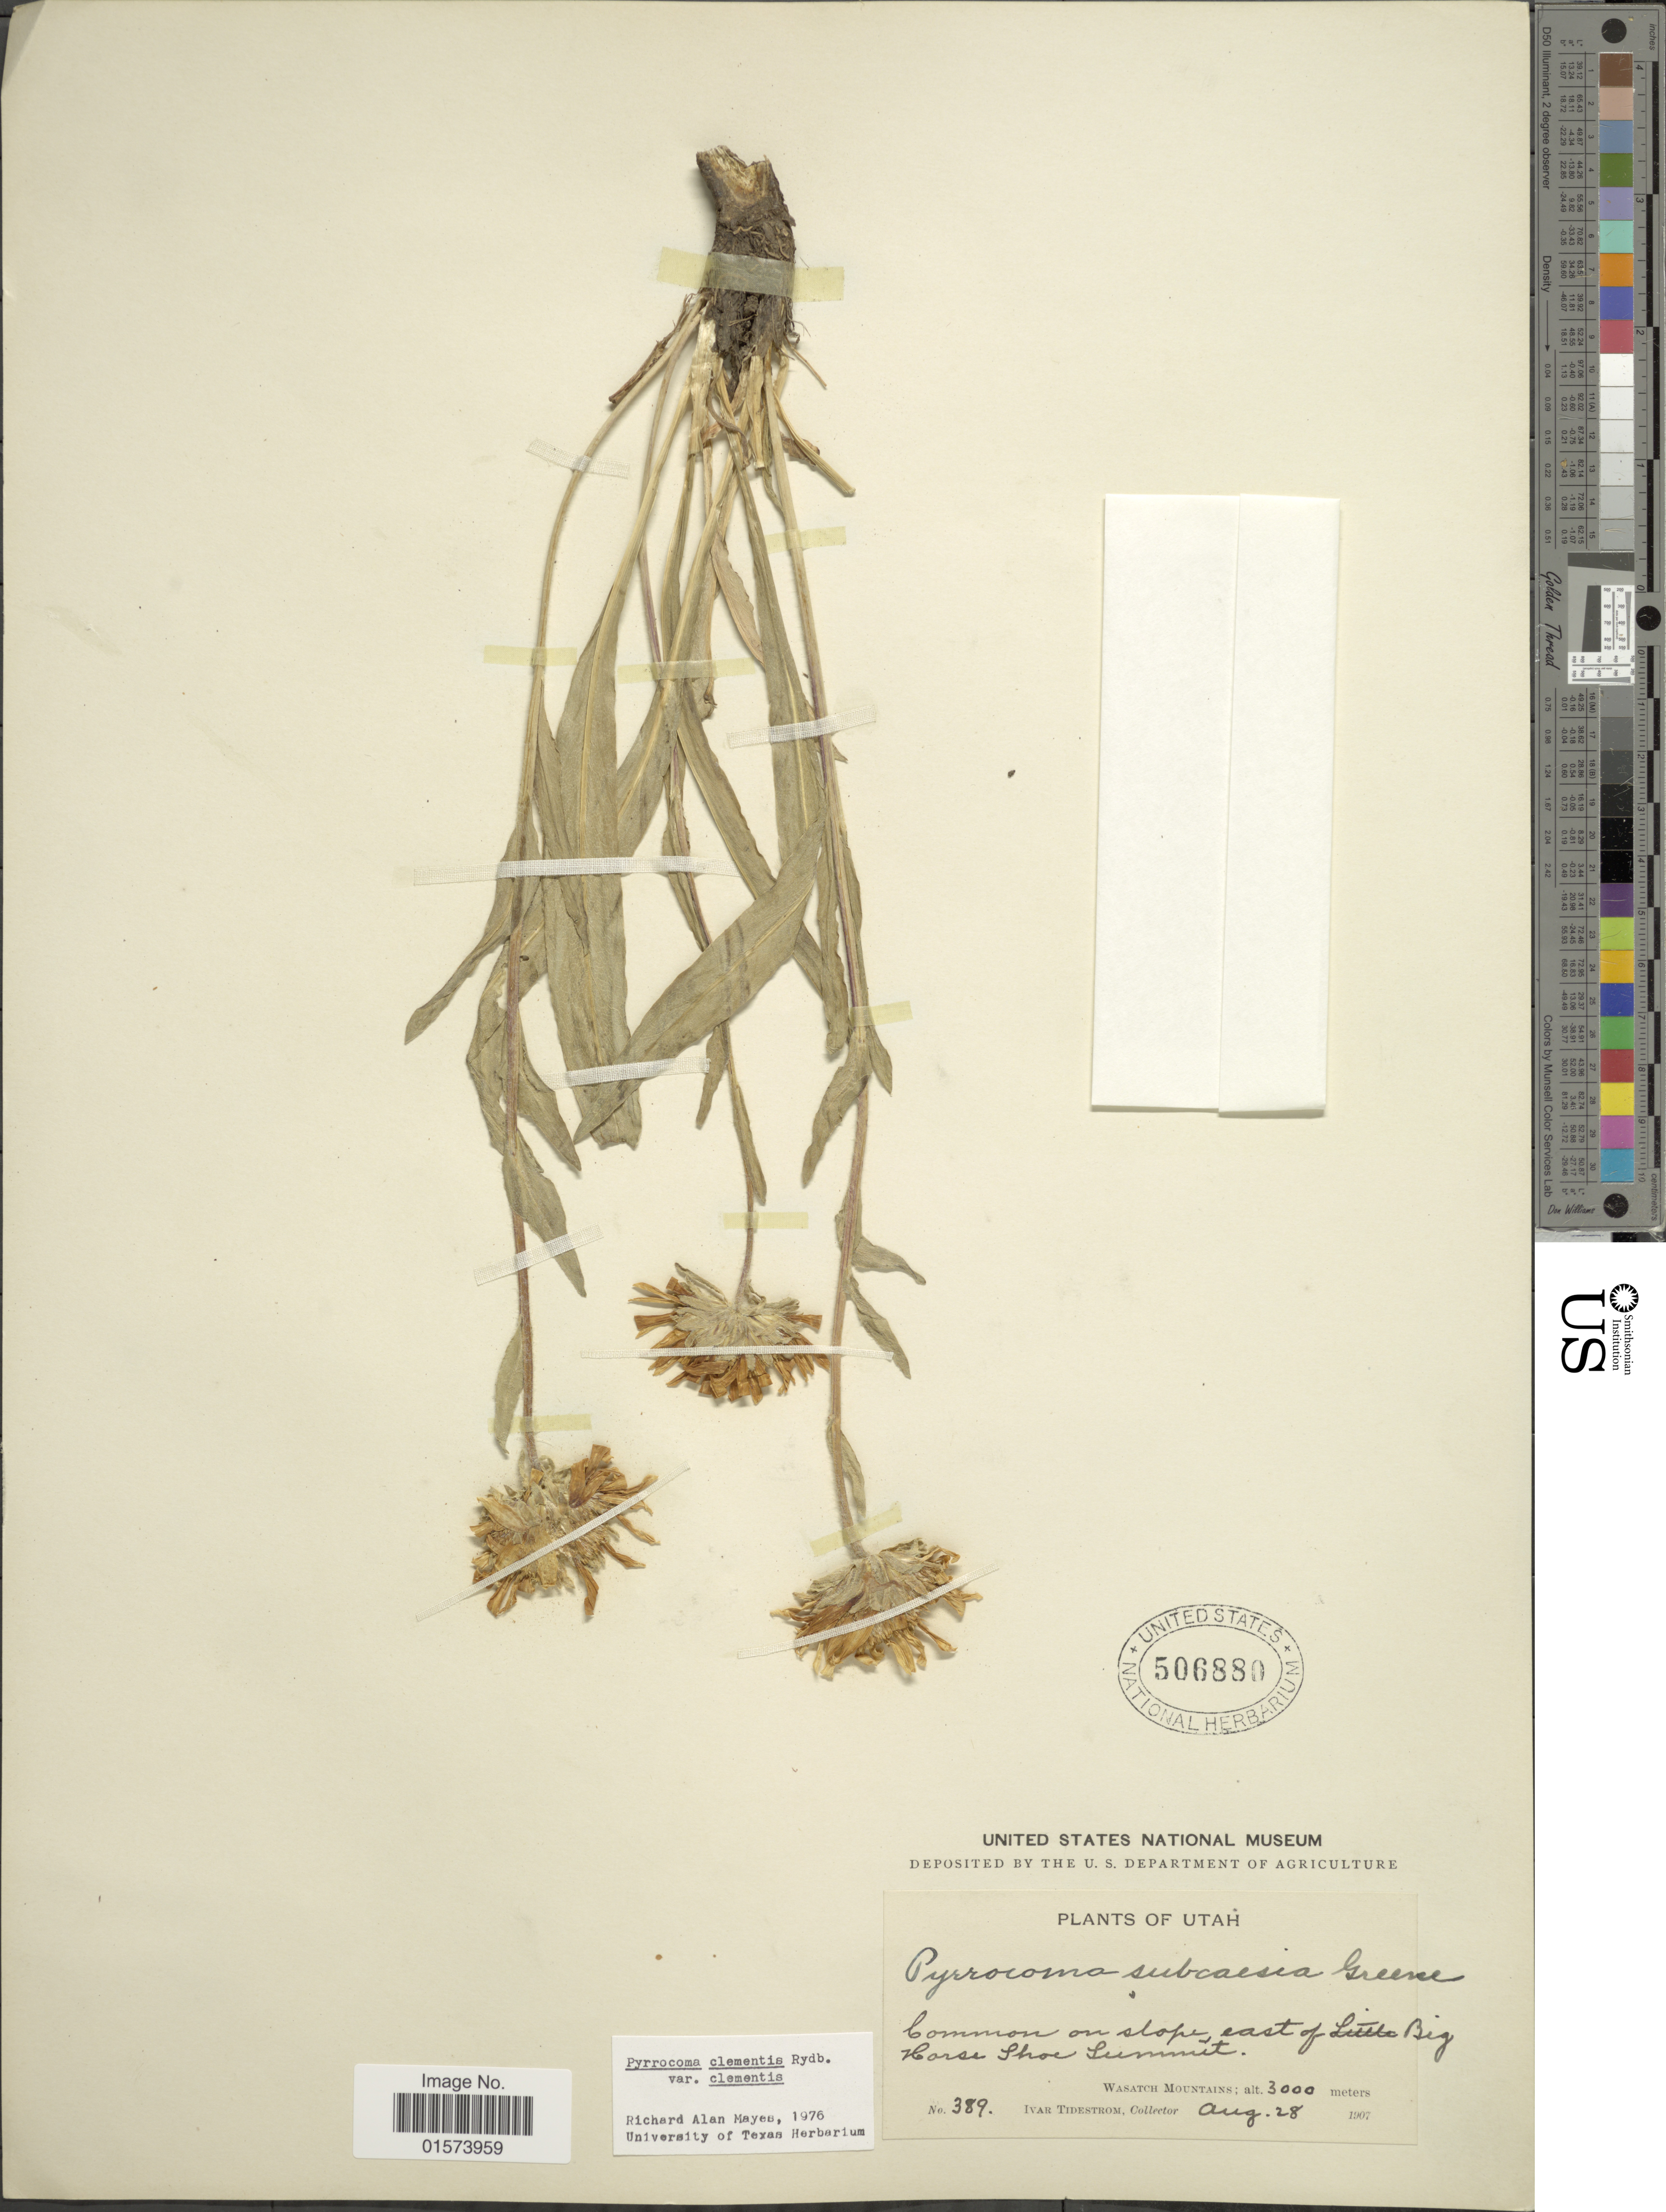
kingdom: Plantae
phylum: Tracheophyta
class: Magnoliopsida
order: Asterales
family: Asteraceae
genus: Pyrrocoma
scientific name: Pyrrocoma clementis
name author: Rydb.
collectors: I. F. Tidestrom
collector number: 389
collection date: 1907-08-28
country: United States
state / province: Utah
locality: Common on slope, east of Big Horse Shoe Summit, Wasatch Mountains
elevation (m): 3000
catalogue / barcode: US 506880